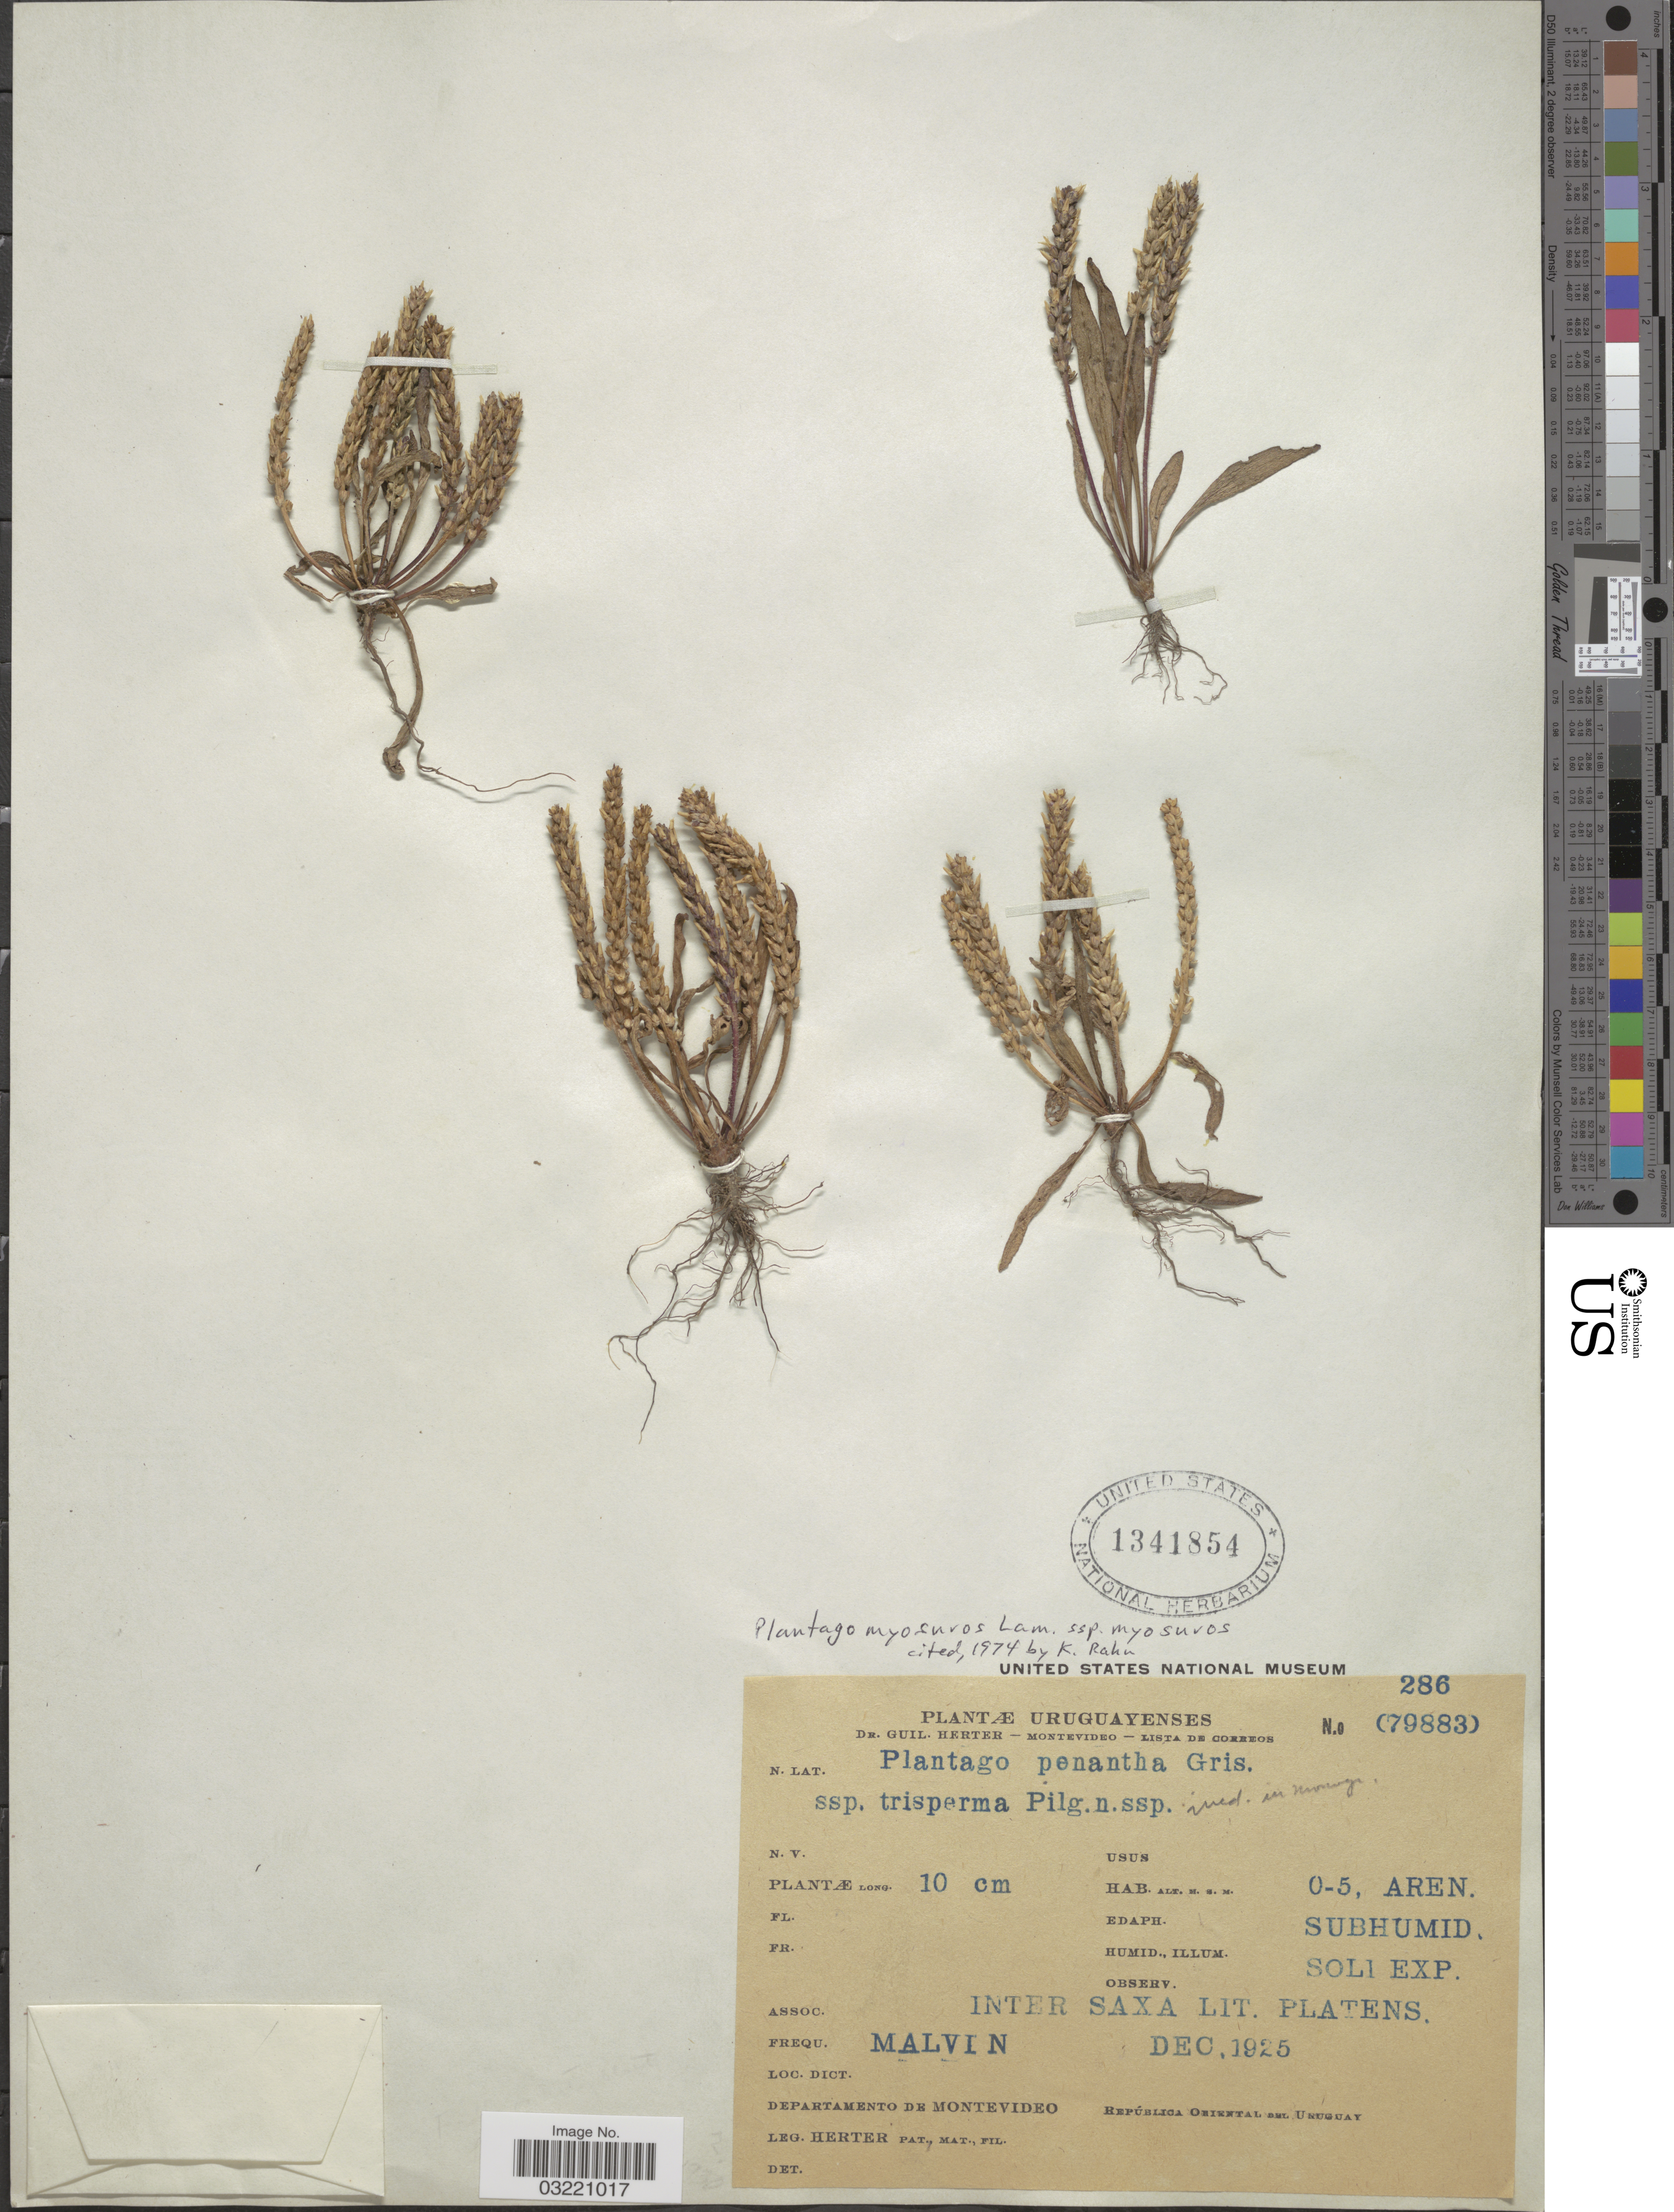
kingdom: Plantae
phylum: Tracheophyta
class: Magnoliopsida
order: Lamiales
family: Plantaginaceae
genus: Plantago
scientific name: Plantago myosuros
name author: Lam.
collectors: G. Herter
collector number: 286/79883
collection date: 1925-12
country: Uruguay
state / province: Montevideo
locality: Departamento de Montevideo.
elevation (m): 0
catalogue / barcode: US 1341854